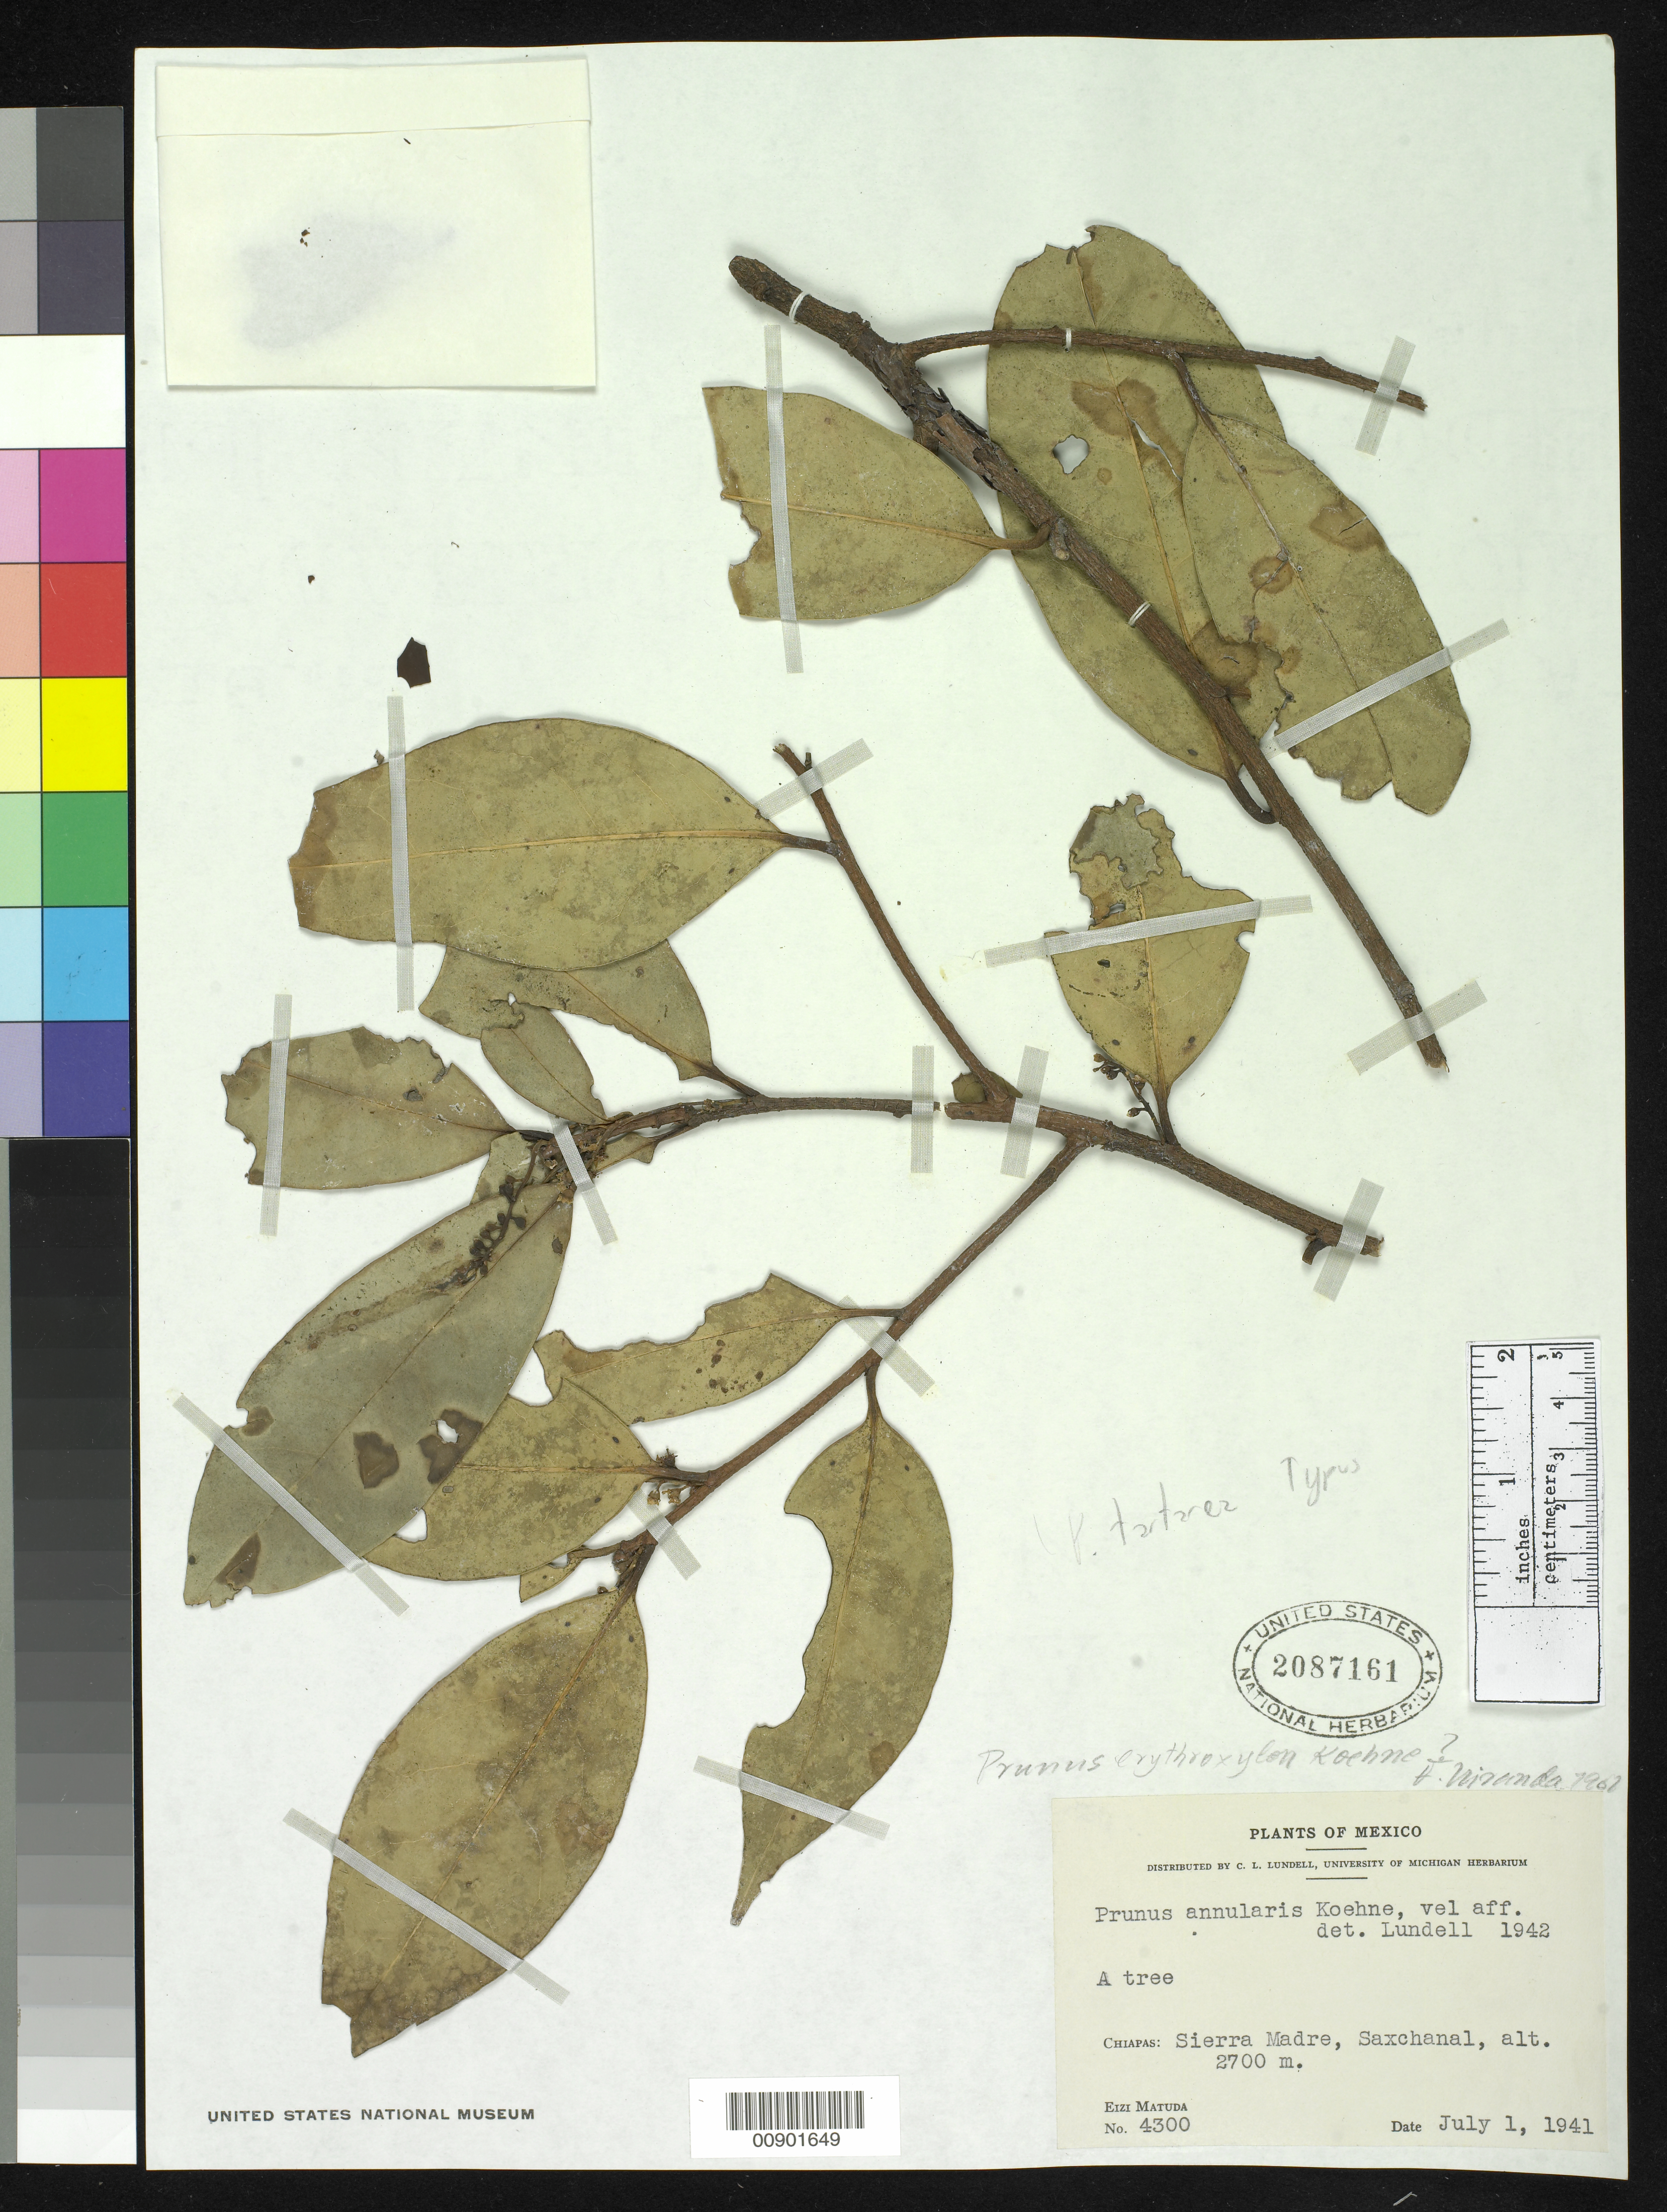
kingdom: Plantae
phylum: Tracheophyta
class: Magnoliopsida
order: Rosales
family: Rosaceae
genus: Prunus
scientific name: Prunus tartarea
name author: Lundell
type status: Isotype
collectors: E. Matuda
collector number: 4300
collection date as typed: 01 Jul 1941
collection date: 1941-07-01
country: Mexico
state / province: Chiapas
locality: Chiapas: Sierra Madre, Saxchanal.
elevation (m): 2700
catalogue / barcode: US 2087161